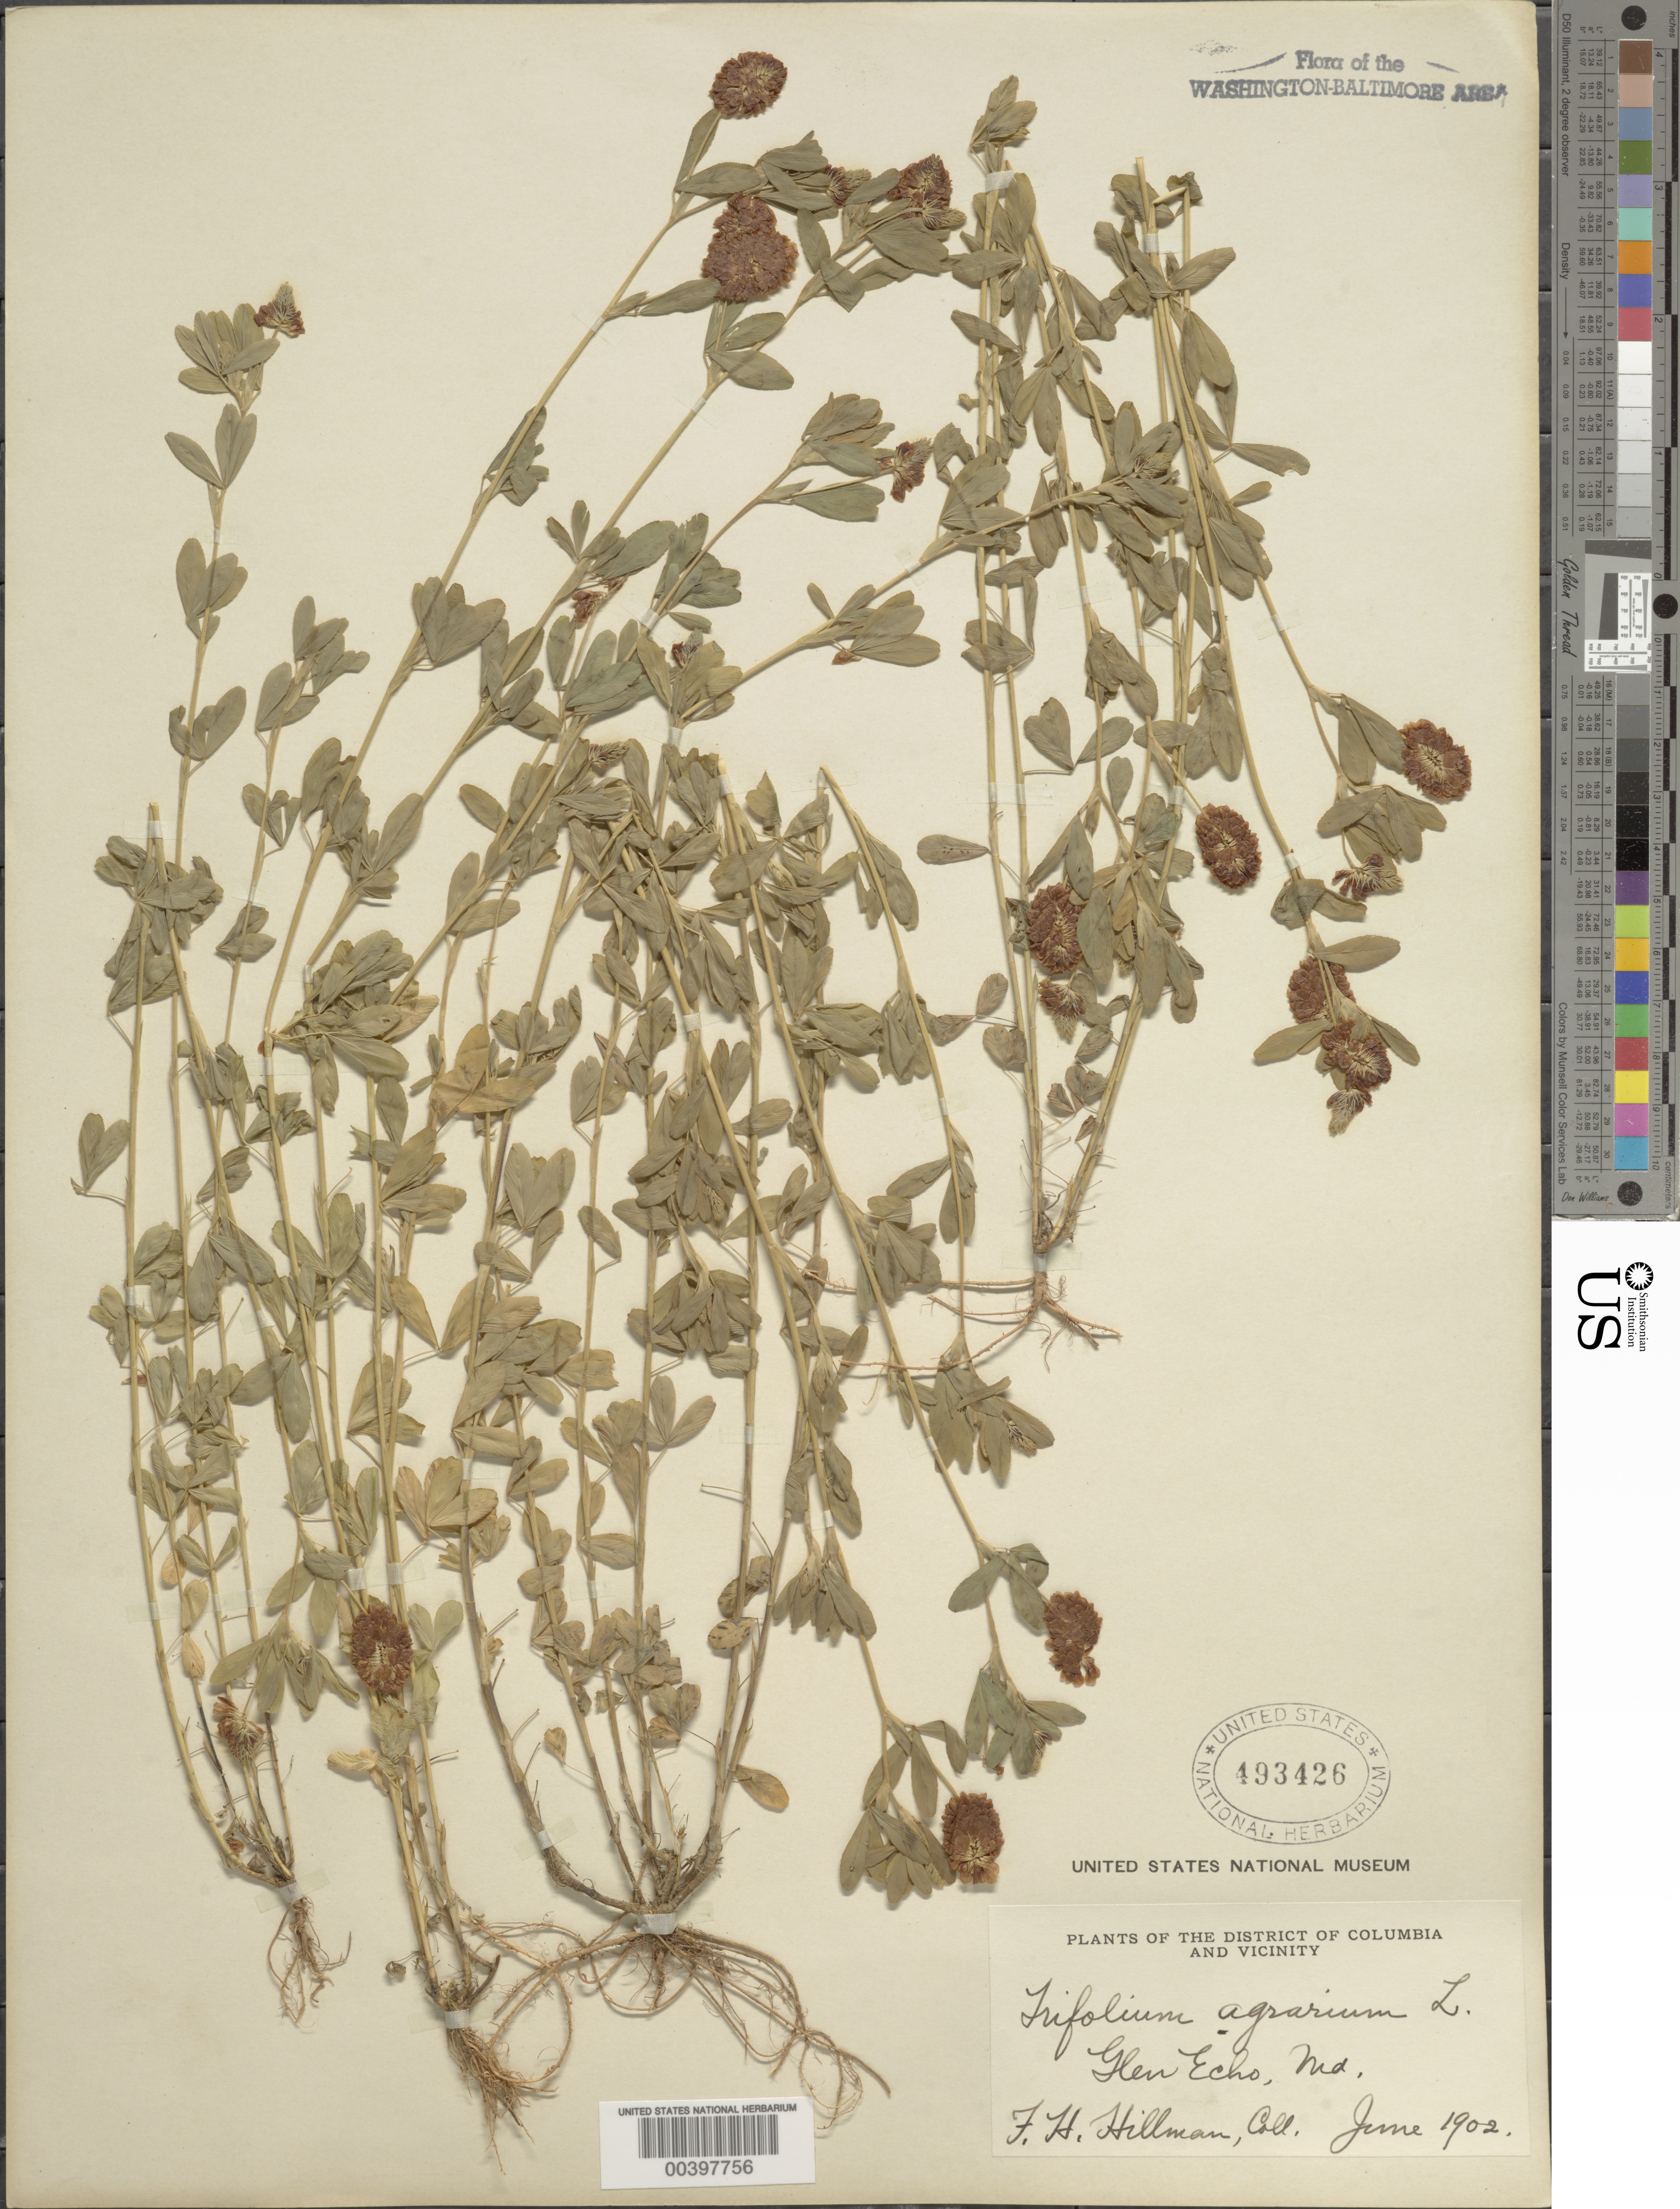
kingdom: Plantae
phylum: Tracheophyta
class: Magnoliopsida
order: Fabales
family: Fabaceae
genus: Trifolium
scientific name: Trifolium aureum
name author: Pollich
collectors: F. Hillman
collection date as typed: Jun 1902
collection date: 1902-06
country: United States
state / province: Maryland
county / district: Montgomery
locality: Glen Echo C. & O. Canal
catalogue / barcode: US 493426